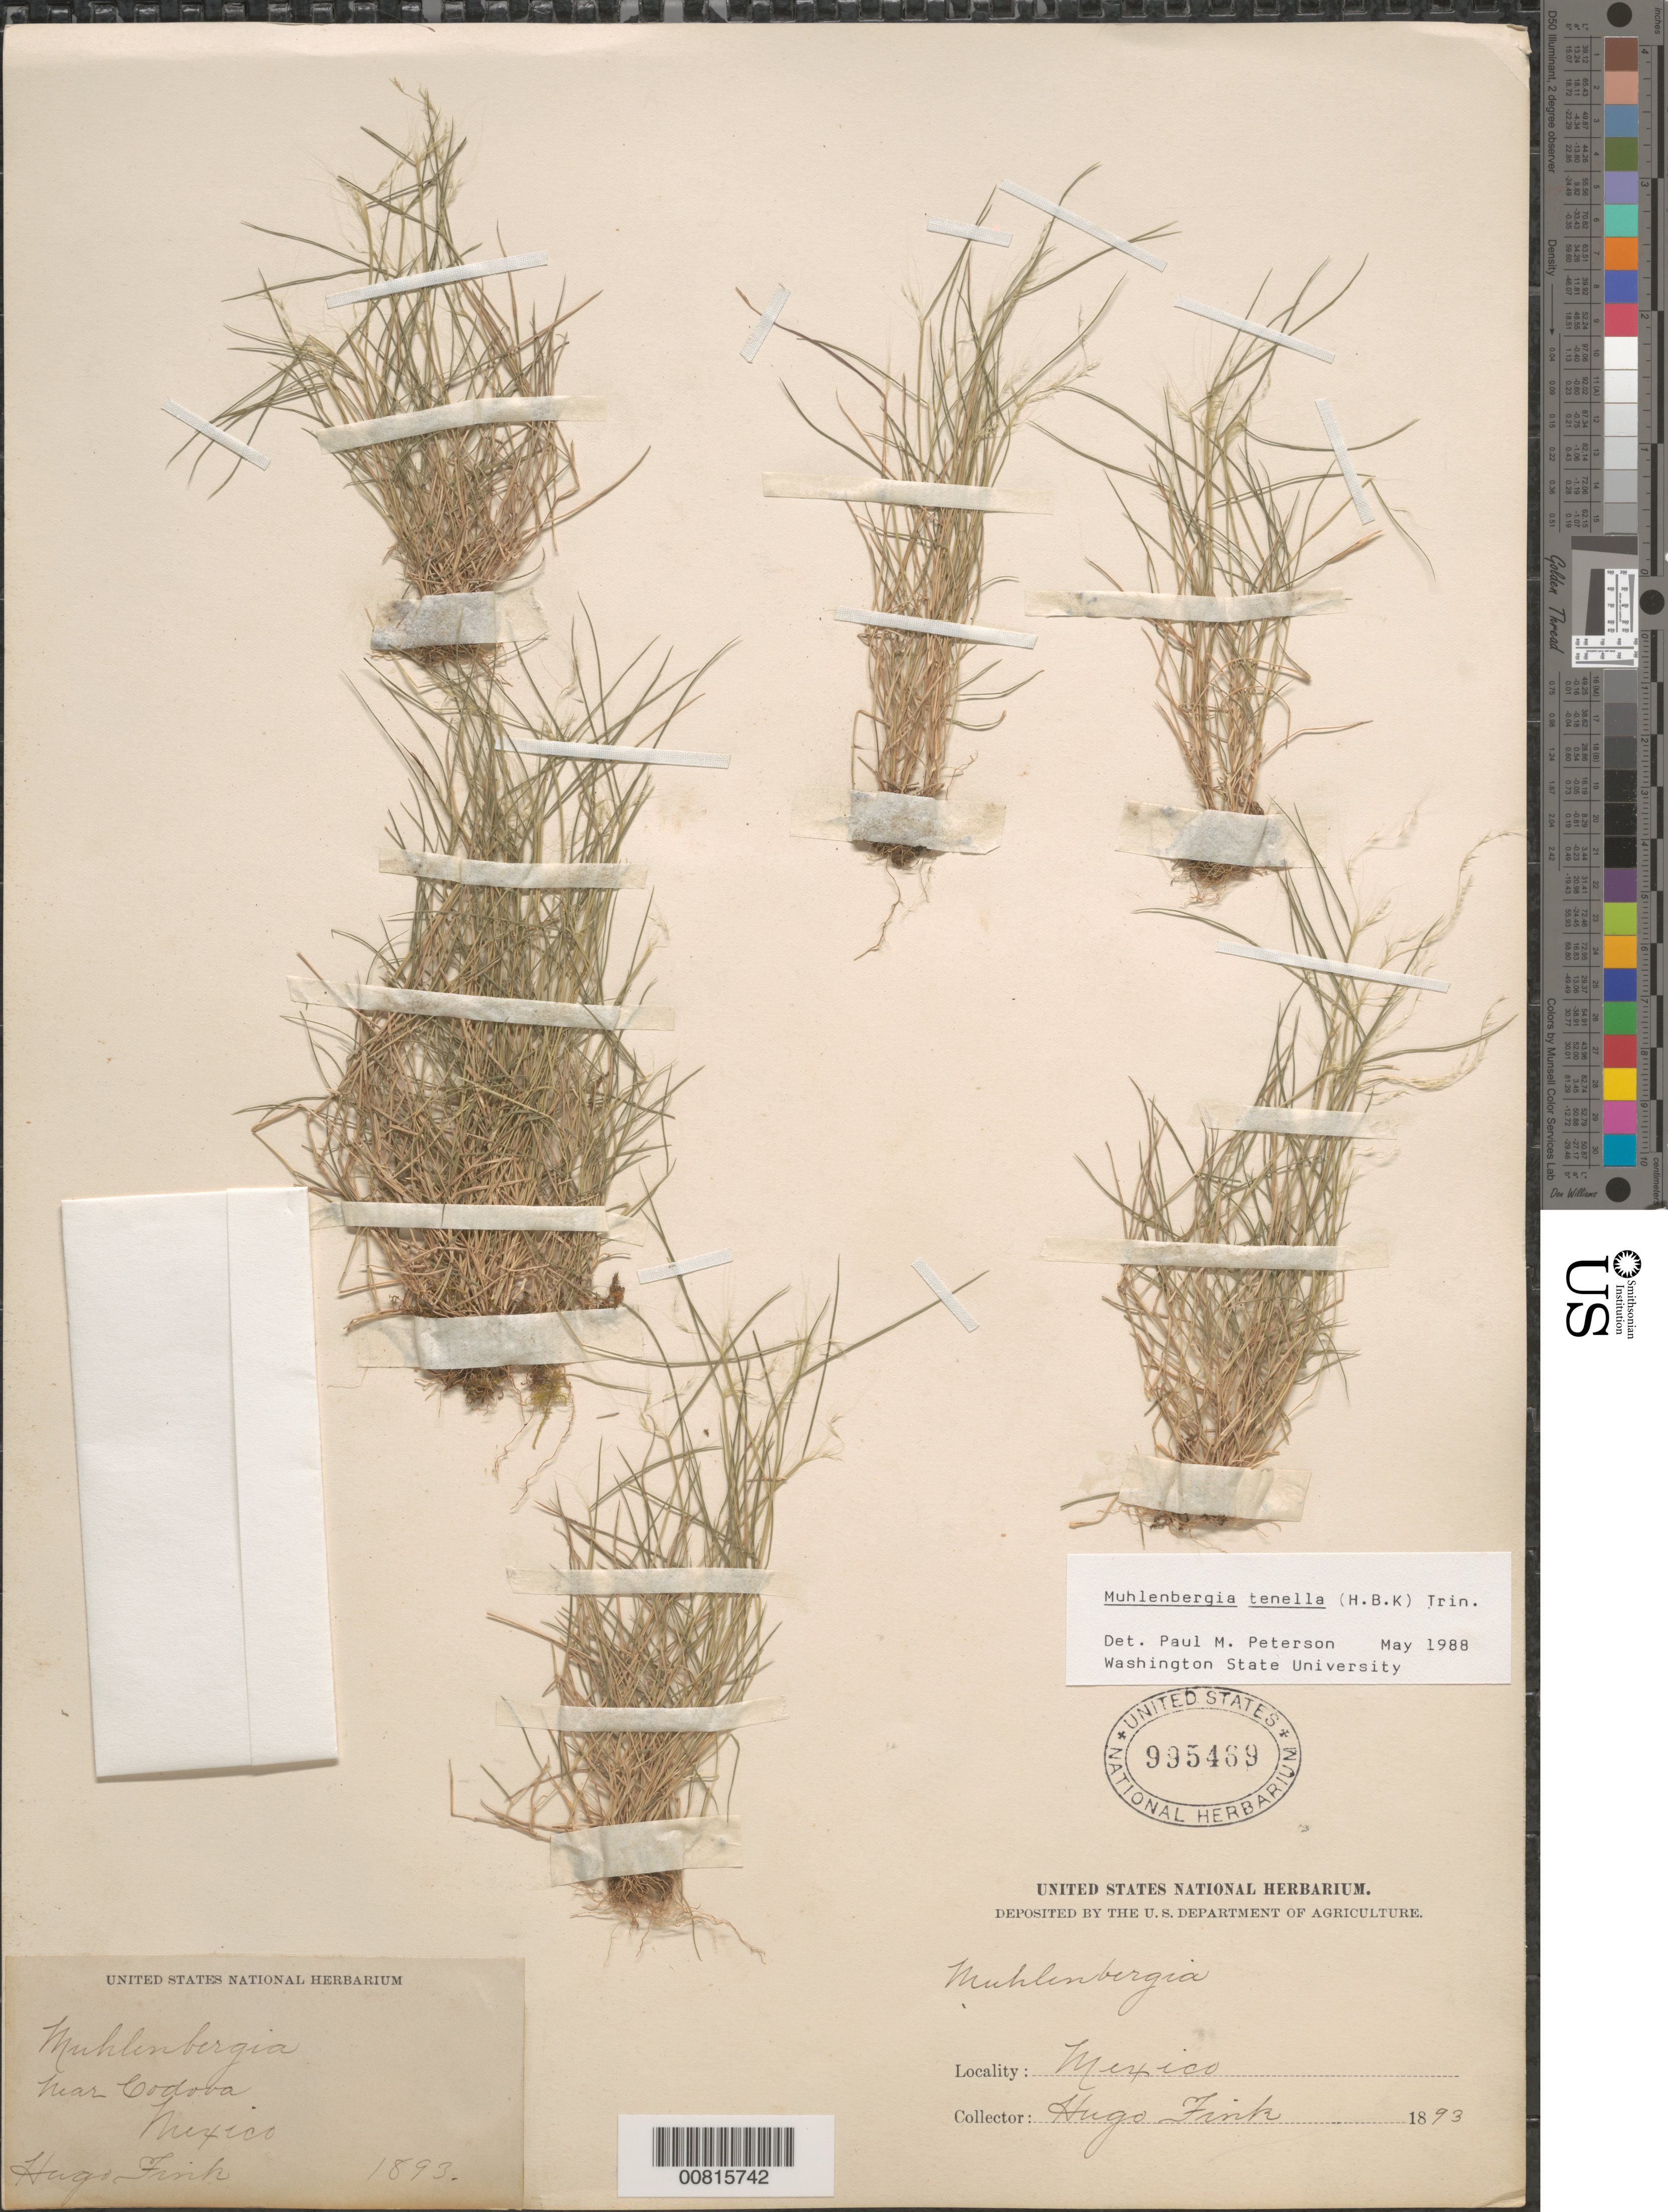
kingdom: Plantae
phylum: Tracheophyta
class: Liliopsida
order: Poales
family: Poaceae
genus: Muhlenbergia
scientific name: Muhlenbergia tenella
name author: (Kunth) Trin.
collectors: H. Fink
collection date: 1893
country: Mexico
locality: Mexico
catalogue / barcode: US 995469